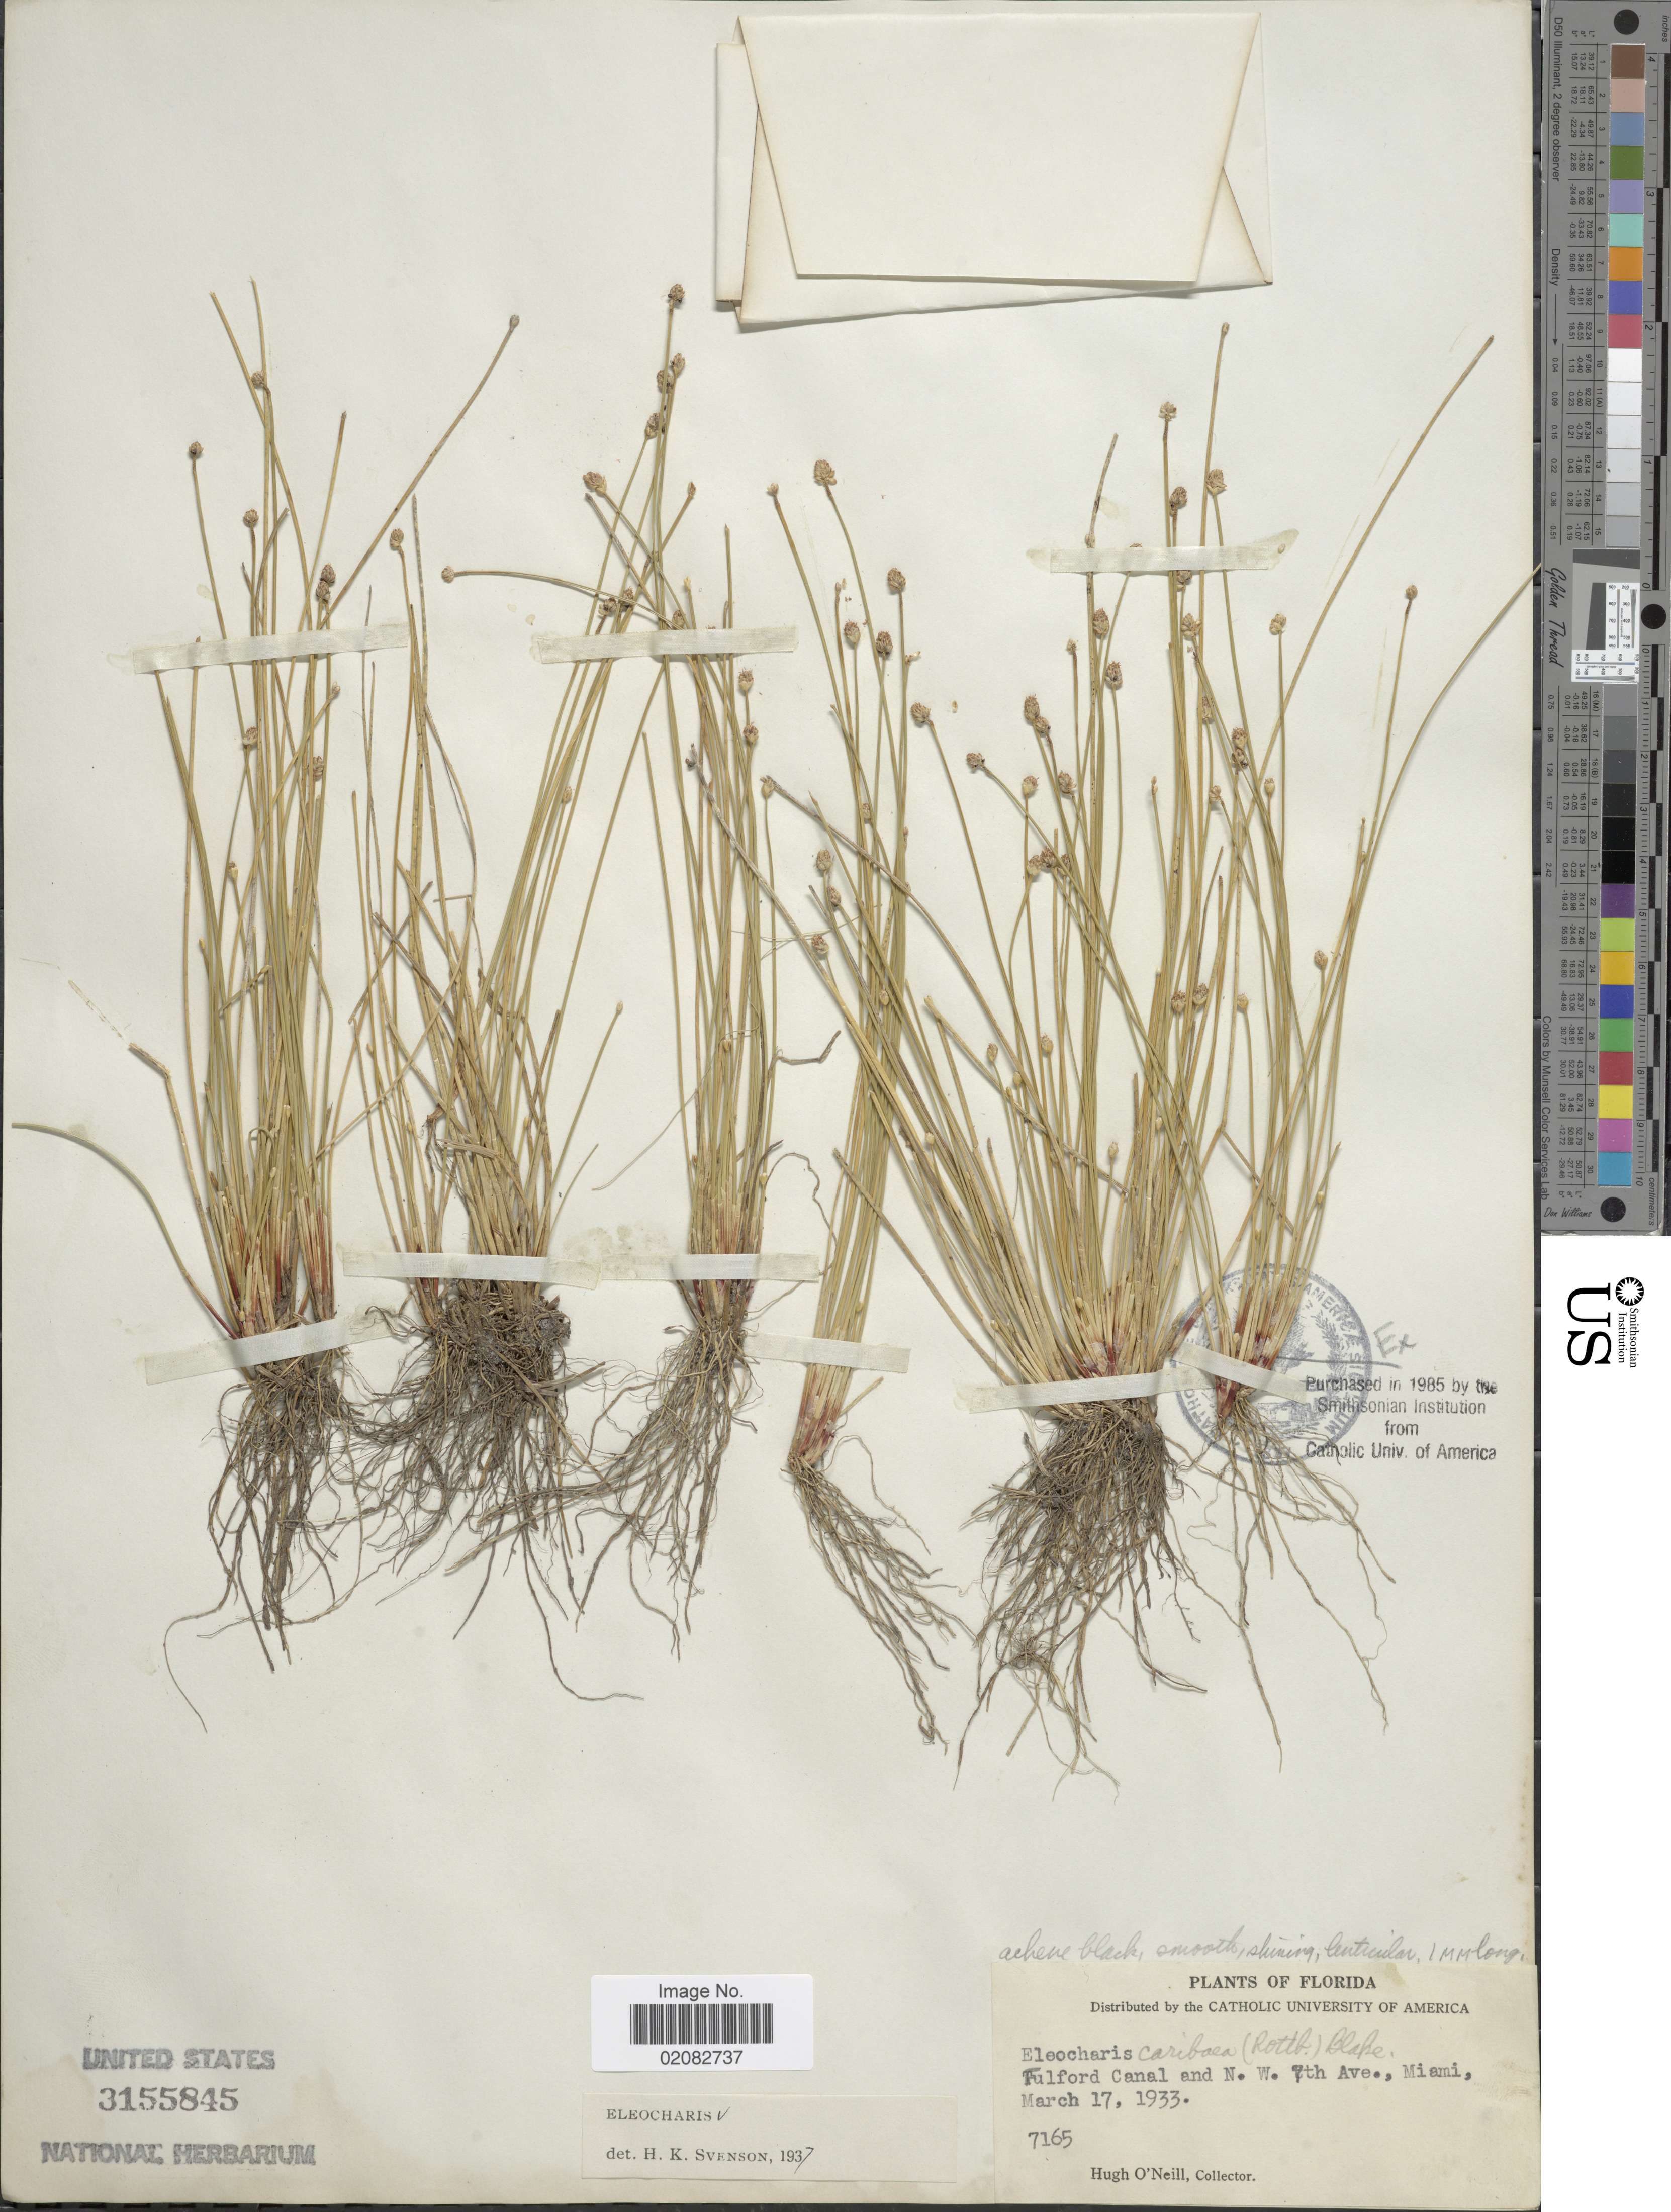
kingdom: Plantae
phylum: Tracheophyta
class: Liliopsida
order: Poales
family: Cyperaceae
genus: Eleocharis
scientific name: Eleocharis geniculata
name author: (L.) Roem. & Schult.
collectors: H. O'Neill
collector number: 7165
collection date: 1933-03-17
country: United States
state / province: Florida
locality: Fulford Canal and N.W. 7th Ave. Miami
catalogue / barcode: US 3155845